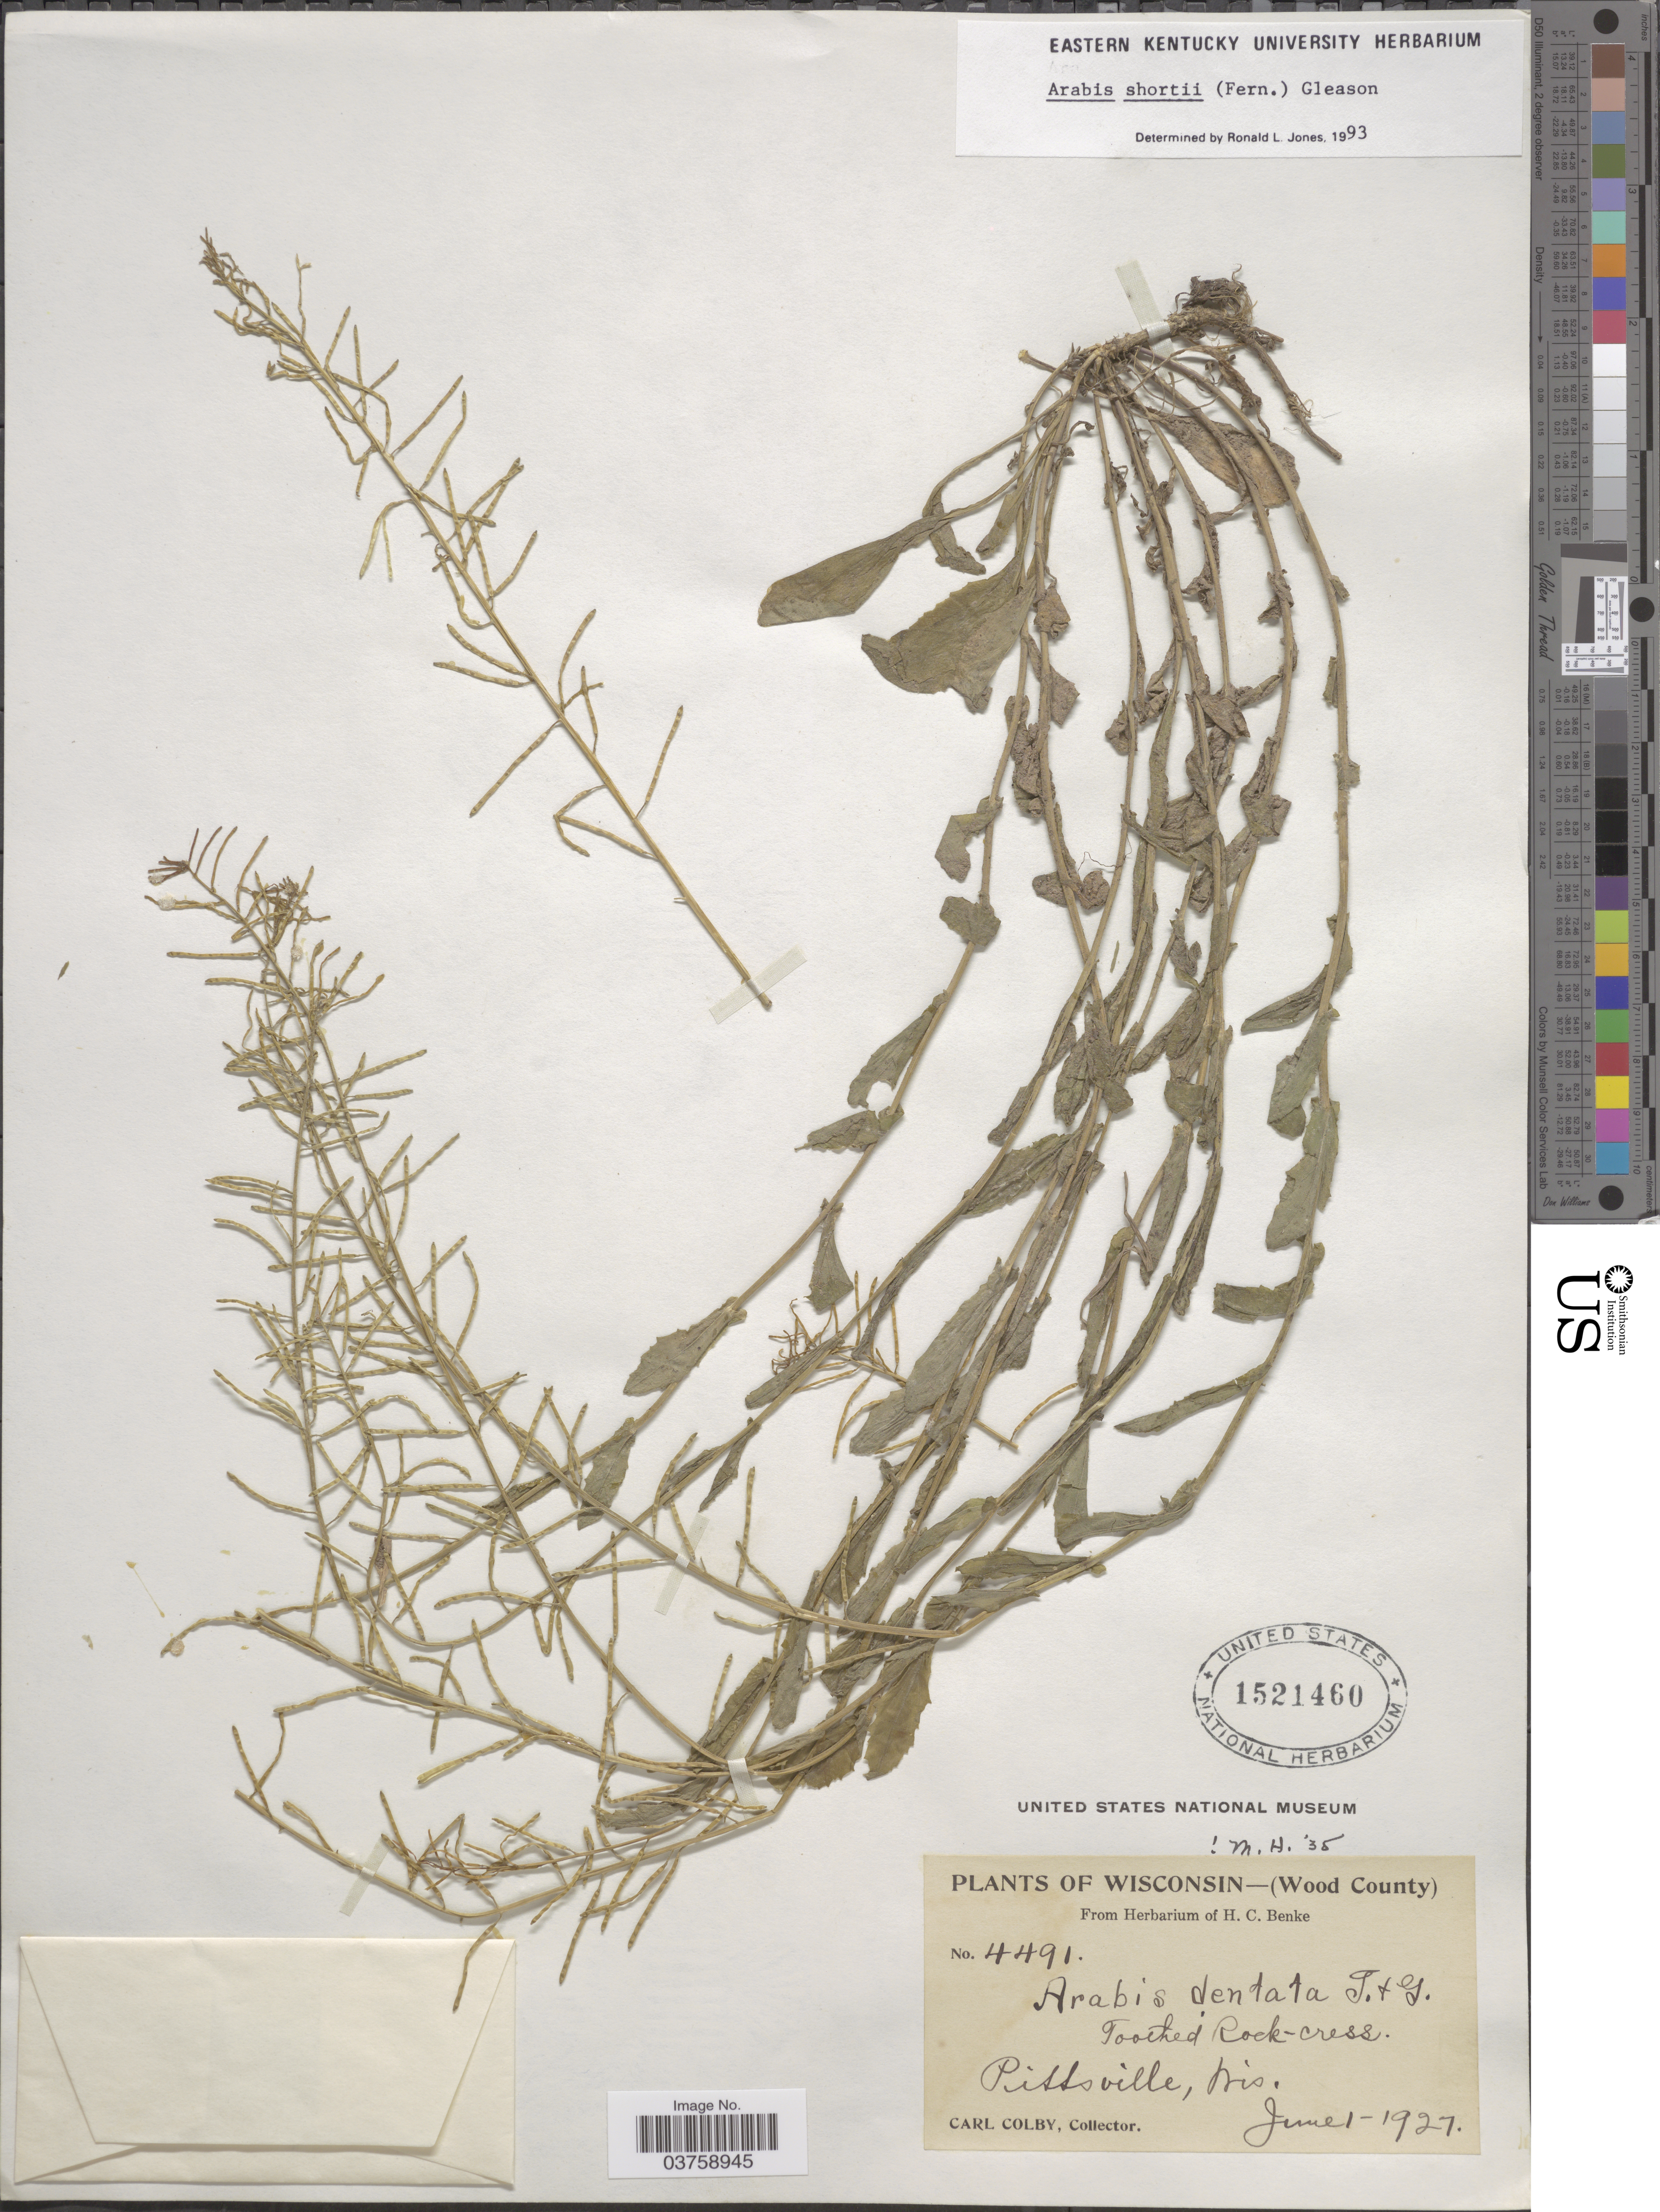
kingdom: Plantae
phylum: Tracheophyta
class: Magnoliopsida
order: Brassicales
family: Brassicaceae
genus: Arabis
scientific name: Arabis shortii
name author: (Fernald) Gleason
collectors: C. Colby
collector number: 4491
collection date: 1927-06-01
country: United States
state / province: Wisconsin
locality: (Wood County). Pittsville.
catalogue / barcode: US 1521460